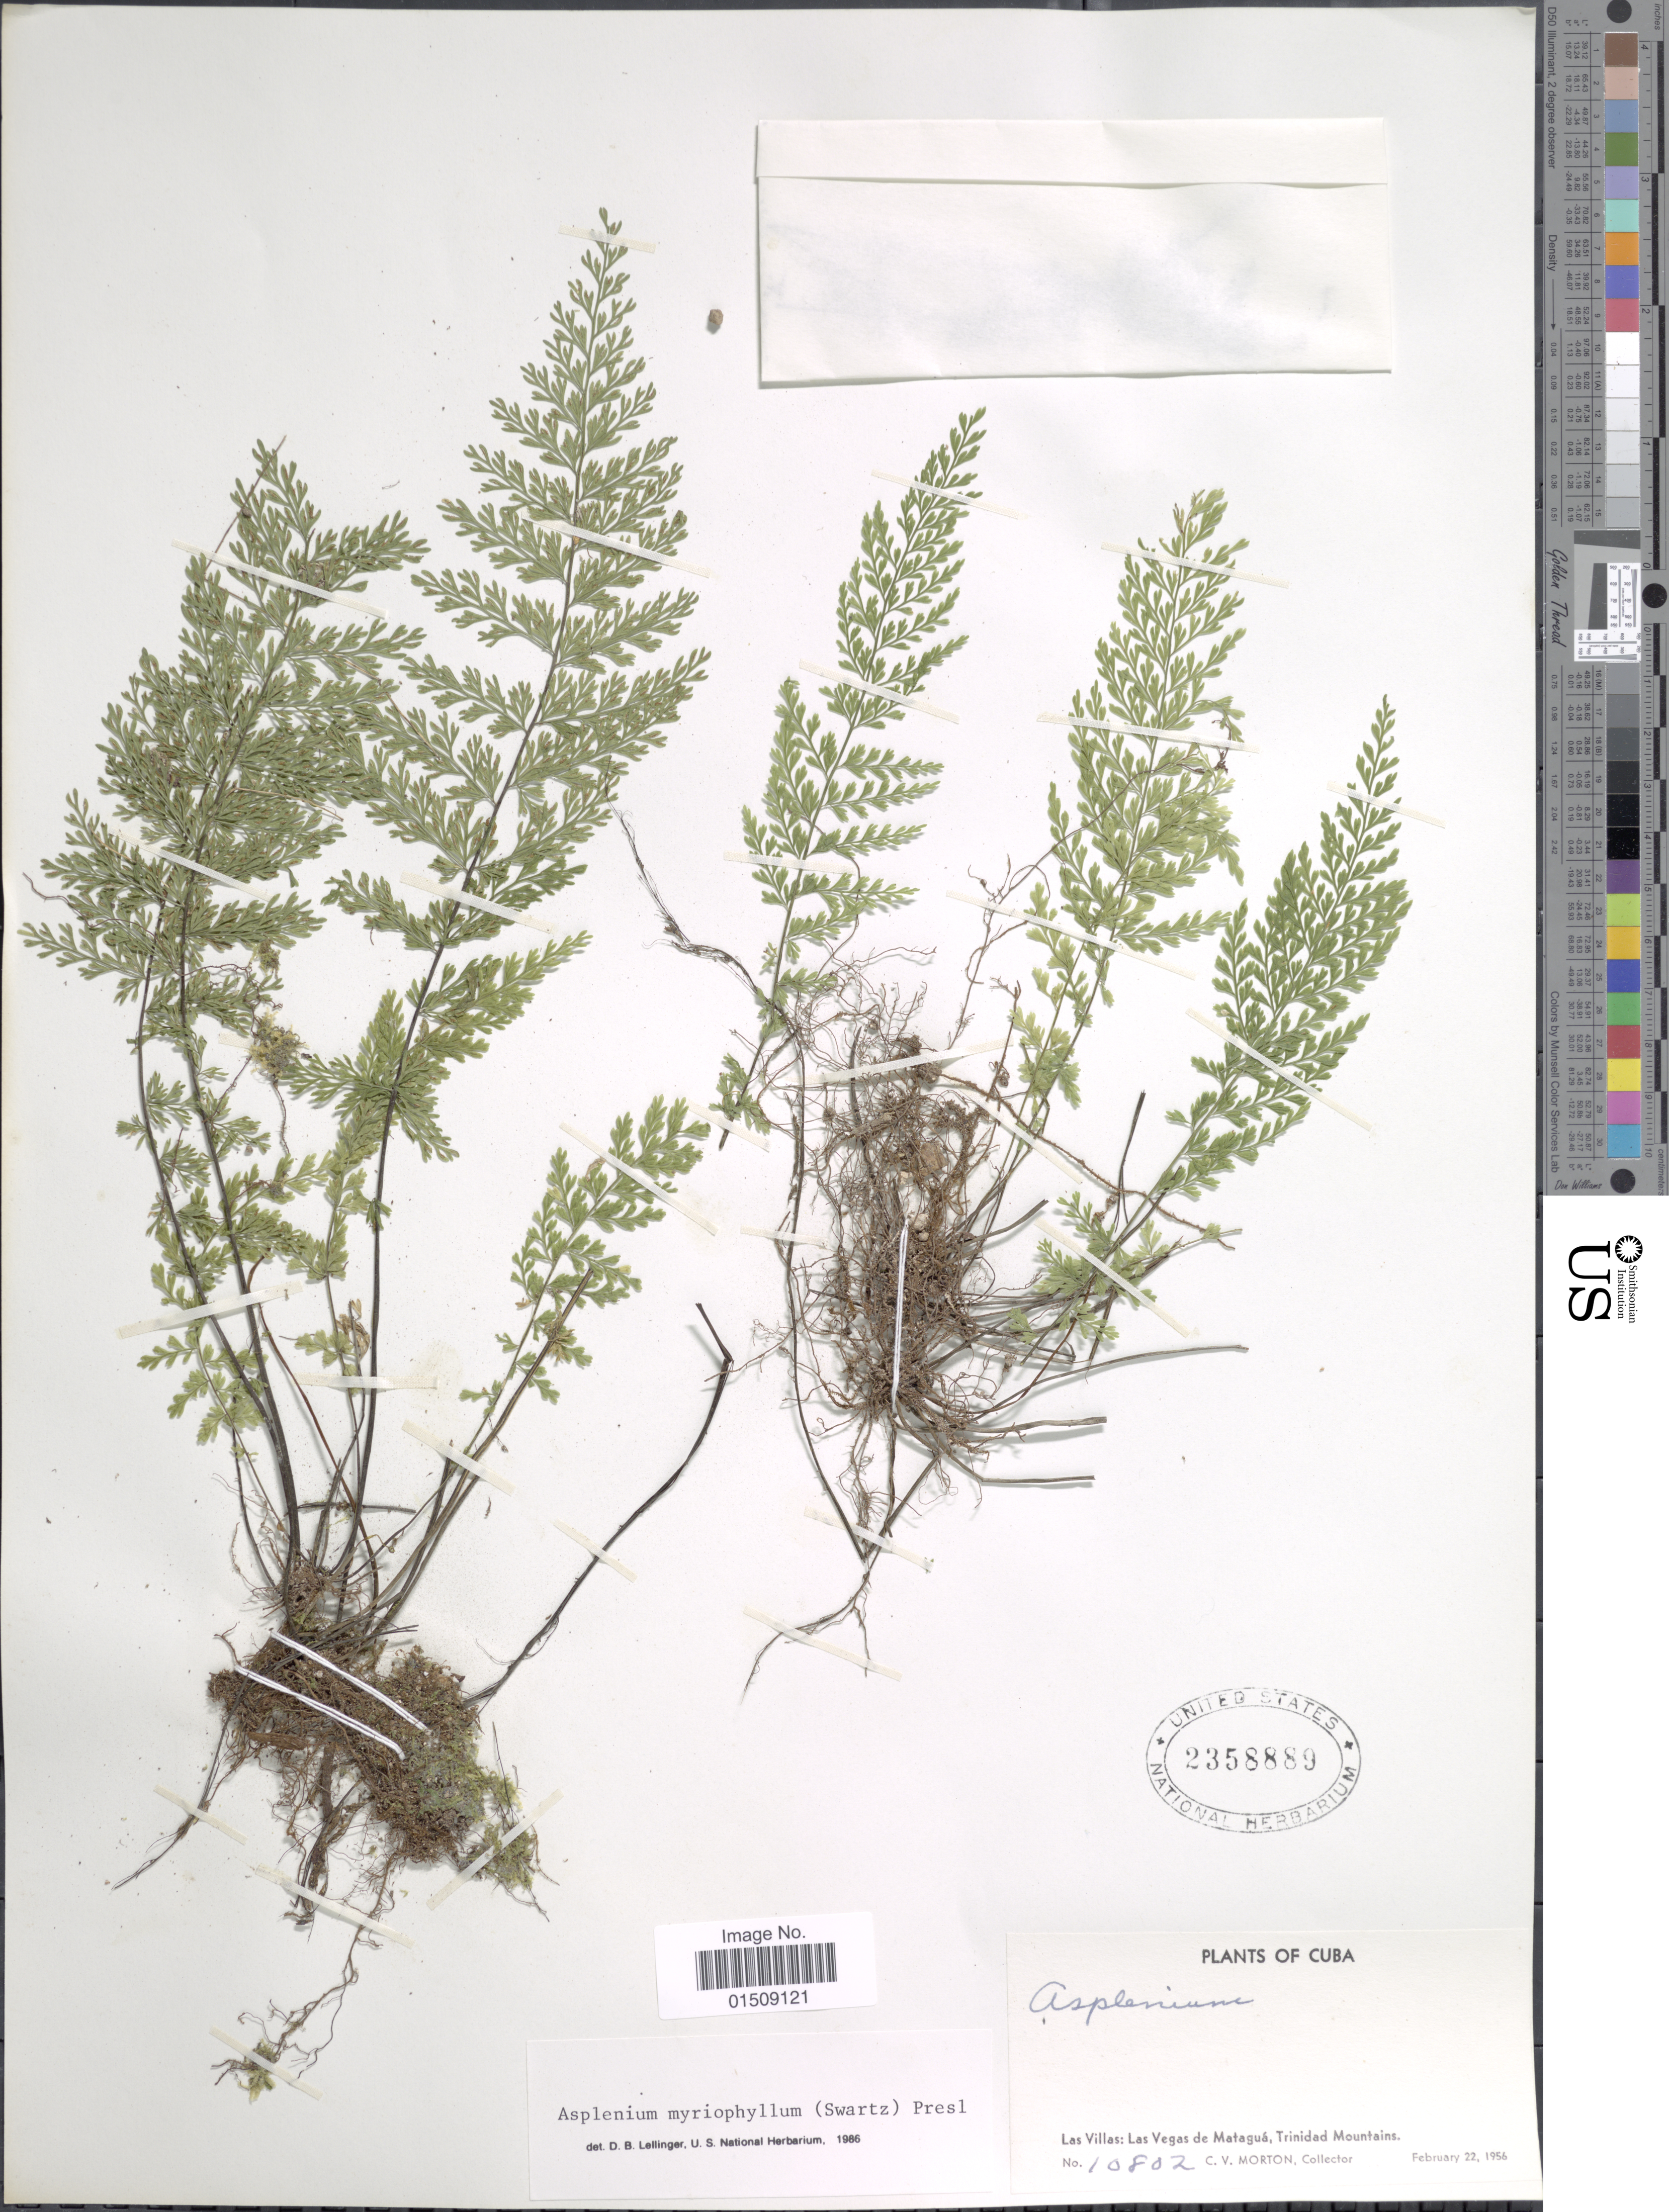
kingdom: Plantae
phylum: Tracheophyta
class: Polypodiopsida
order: Polypodiales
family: Aspleniaceae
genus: Asplenium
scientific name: Asplenium myriophyllum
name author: (Sw.) C. Presl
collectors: C. V. Morton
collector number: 10802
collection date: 1956-02-22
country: Cuba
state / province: Las Villas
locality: Las Vegas de Mataguá, Trinidad Mountains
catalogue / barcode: US 2358889